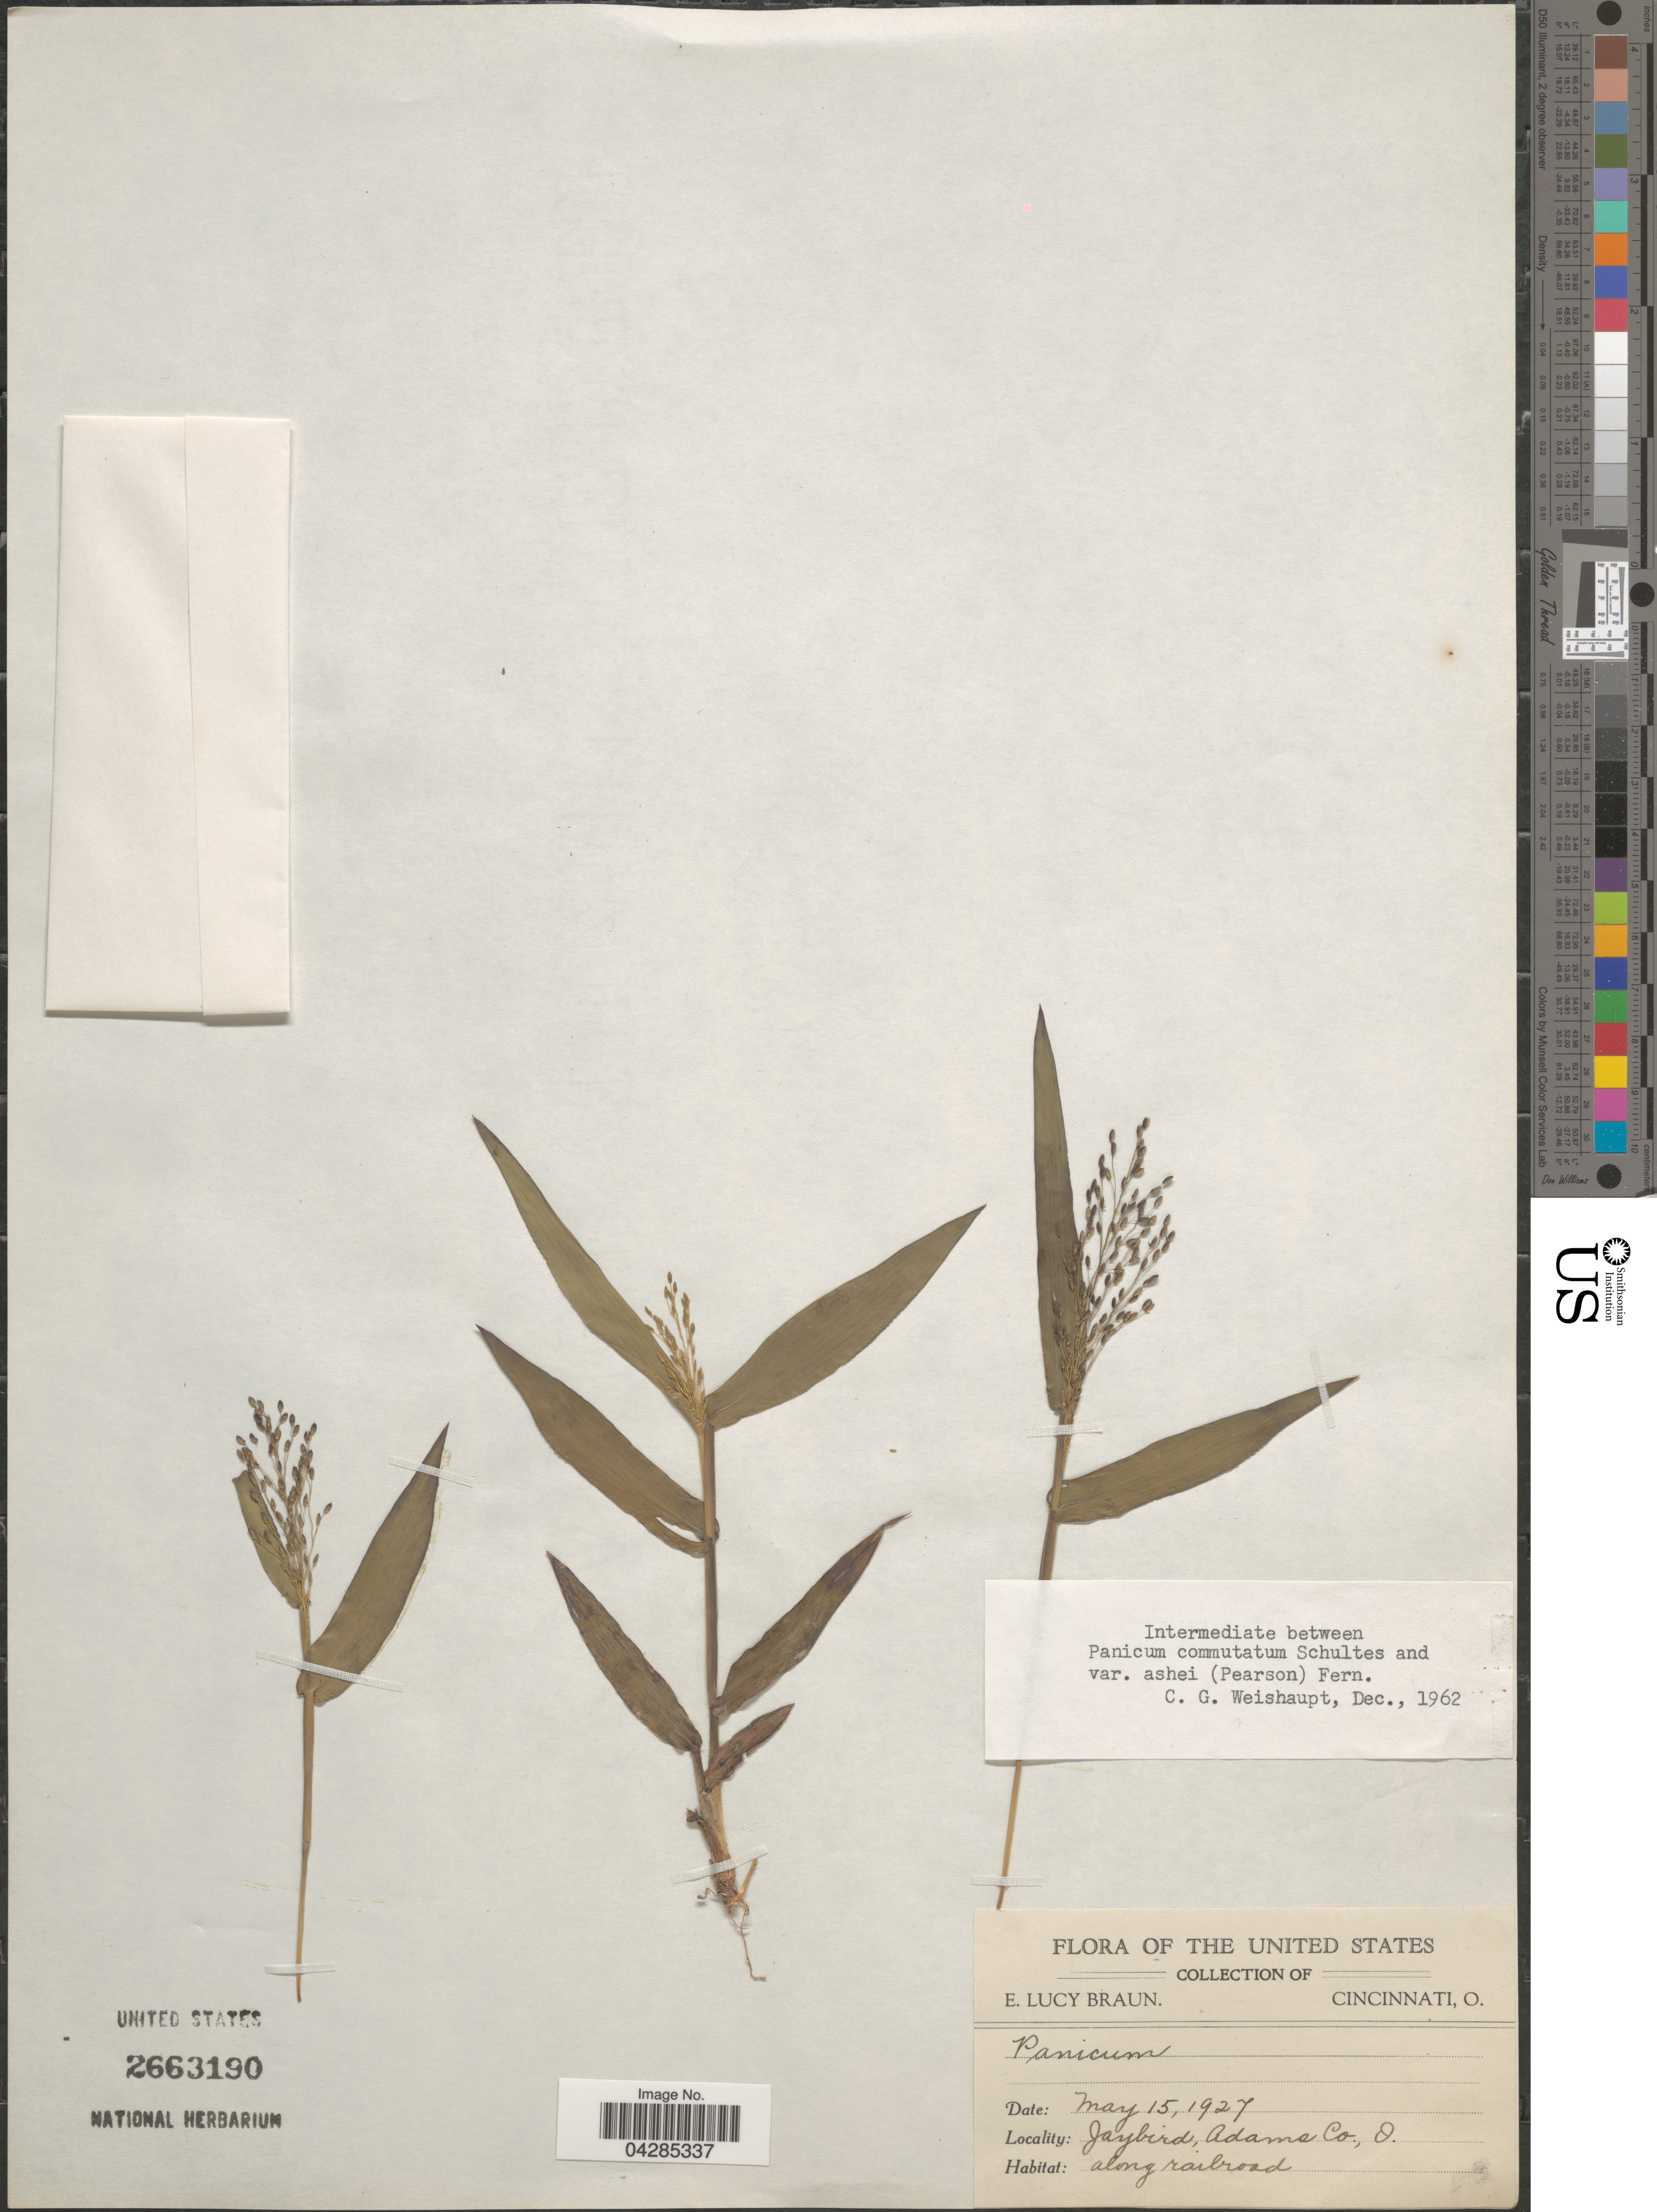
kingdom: Plantae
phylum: Tracheophyta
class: Liliopsida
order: Poales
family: Poaceae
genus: Dichanthelium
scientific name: Dichanthelium portoricense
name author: (Desv. ex Ham.) B.F. Hansen & Wunderlin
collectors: E. L. Braun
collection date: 1927-05-15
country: United States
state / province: Ohio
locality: Jaybird, Adams Co. Along railroad.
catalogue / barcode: US 2663190